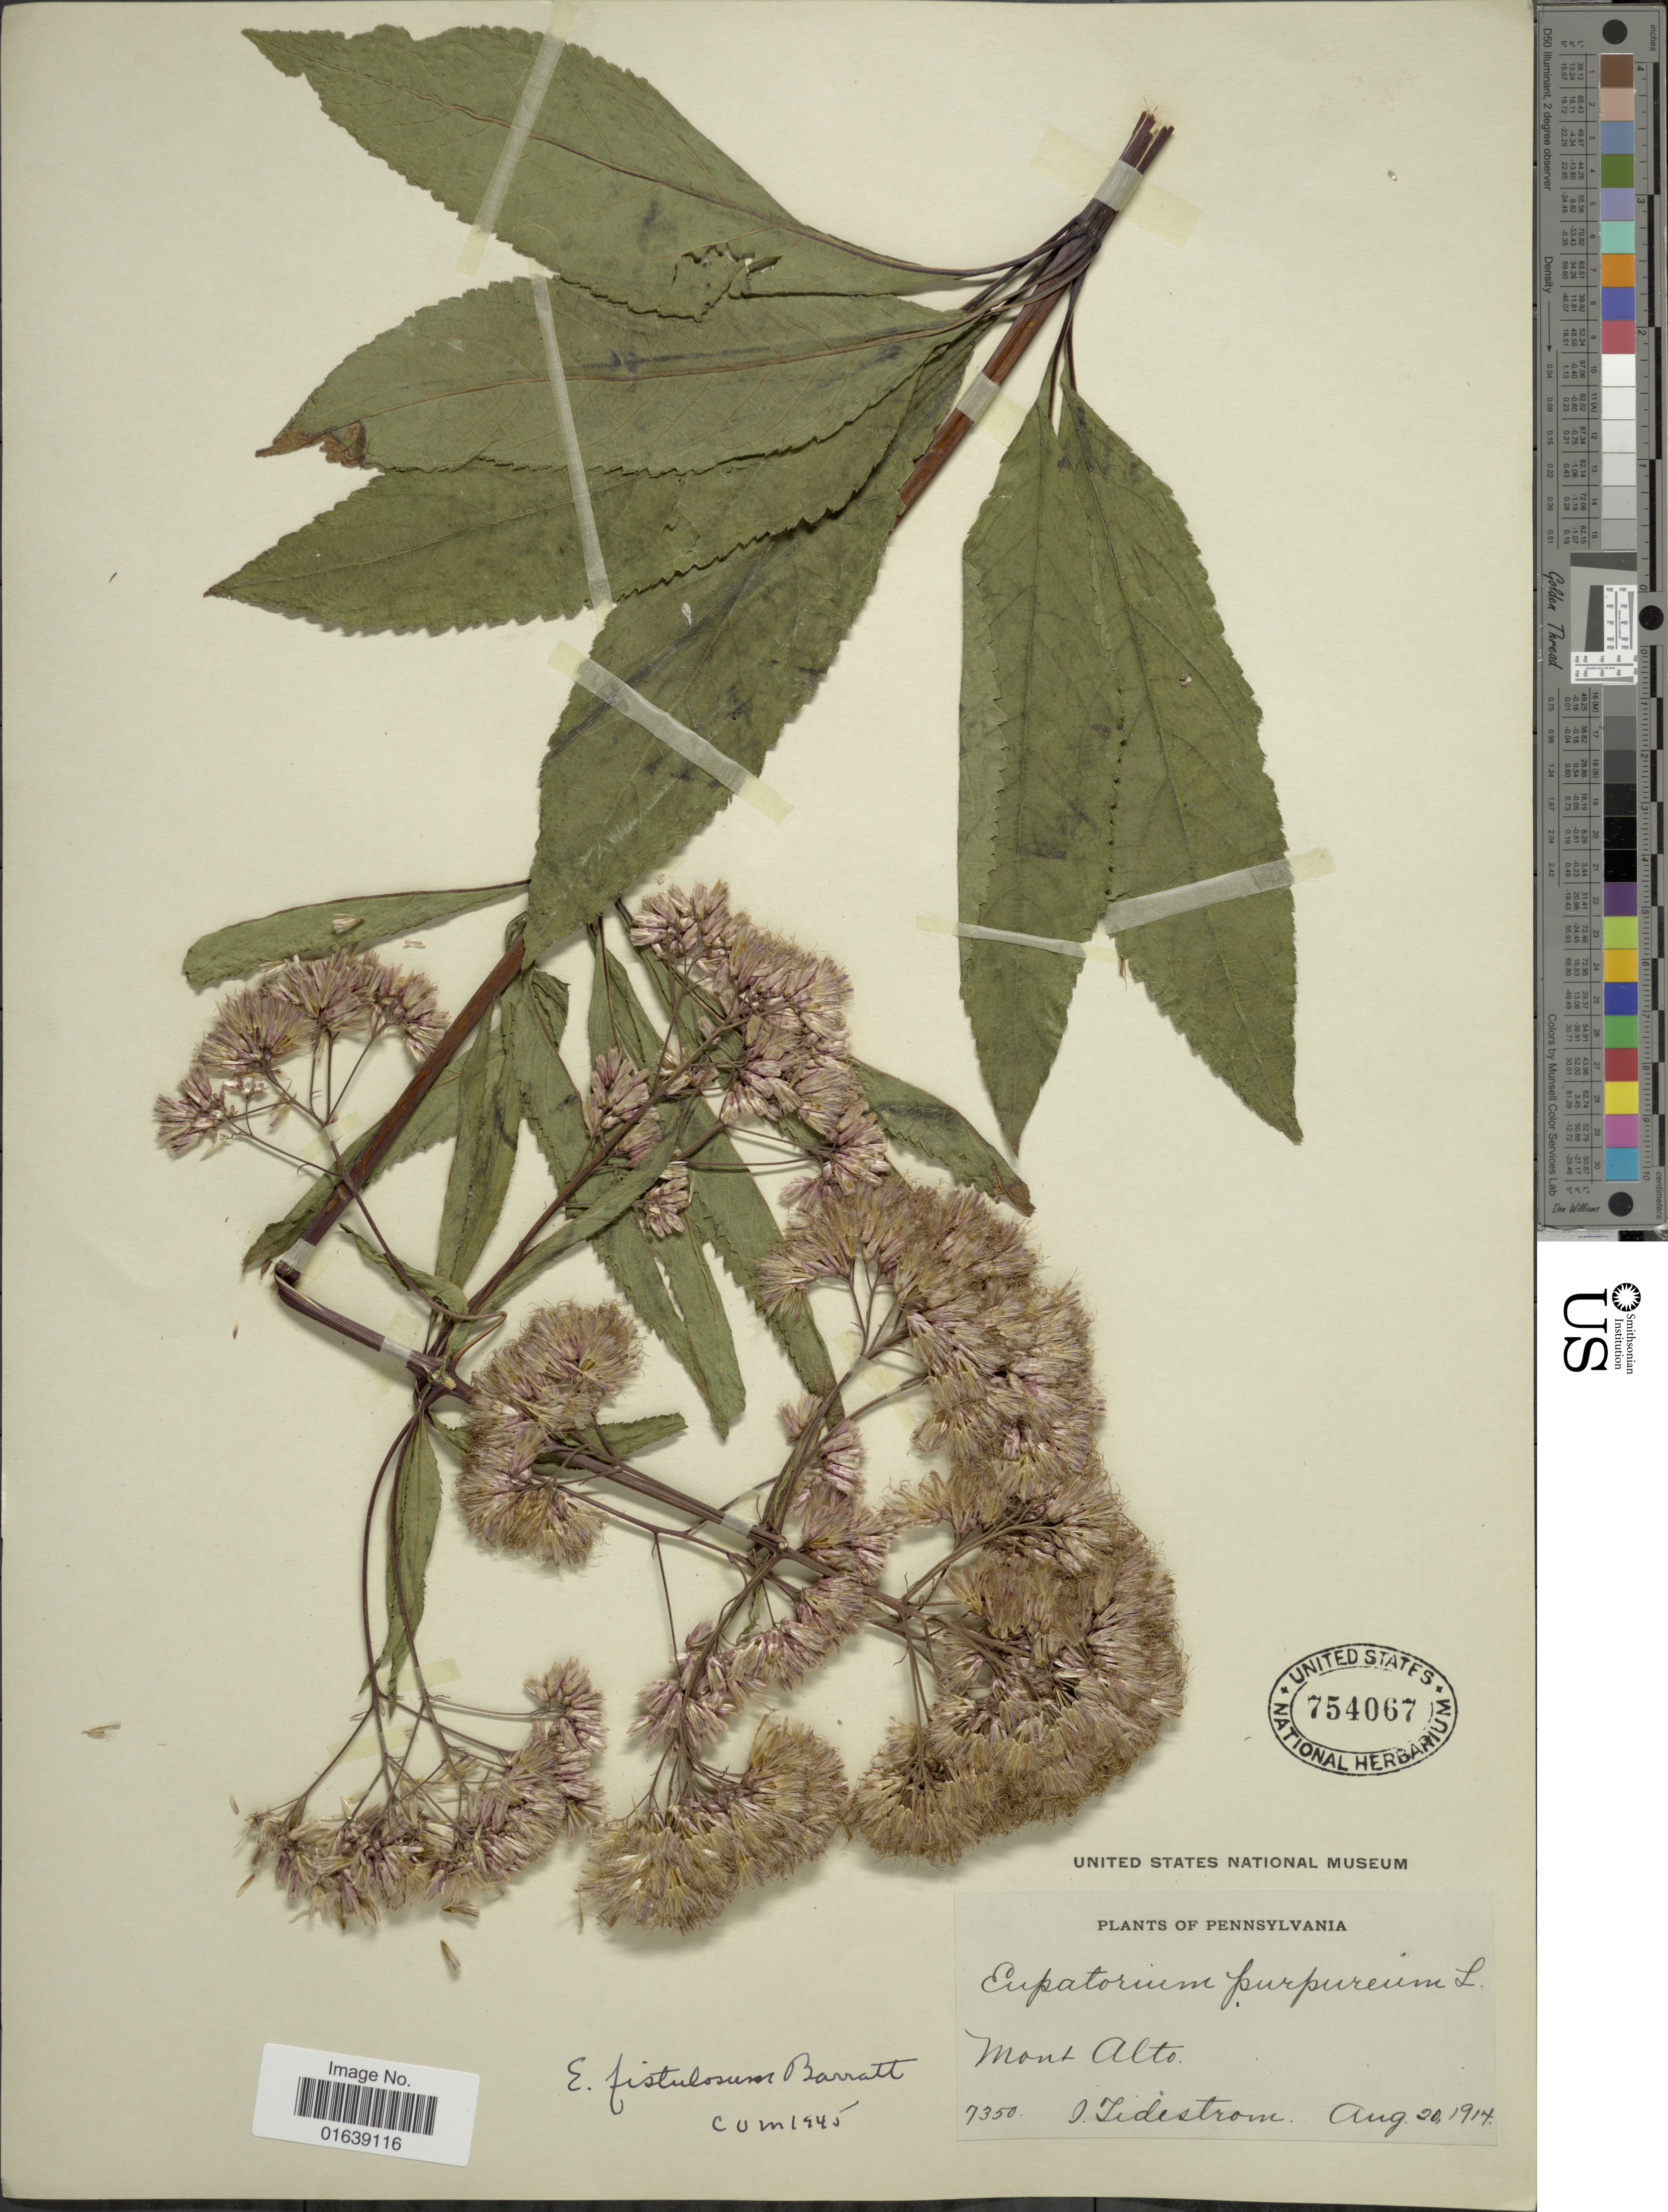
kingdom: Plantae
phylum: Tracheophyta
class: Magnoliopsida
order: Asterales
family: Asteraceae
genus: Eupatorium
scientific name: Eupatorium fistulosum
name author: Barratt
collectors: I. F. Tidestrom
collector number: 7350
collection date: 1914-08-20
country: United States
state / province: Pennsylvania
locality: Pennsylvania. Mont Alto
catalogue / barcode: US 754067